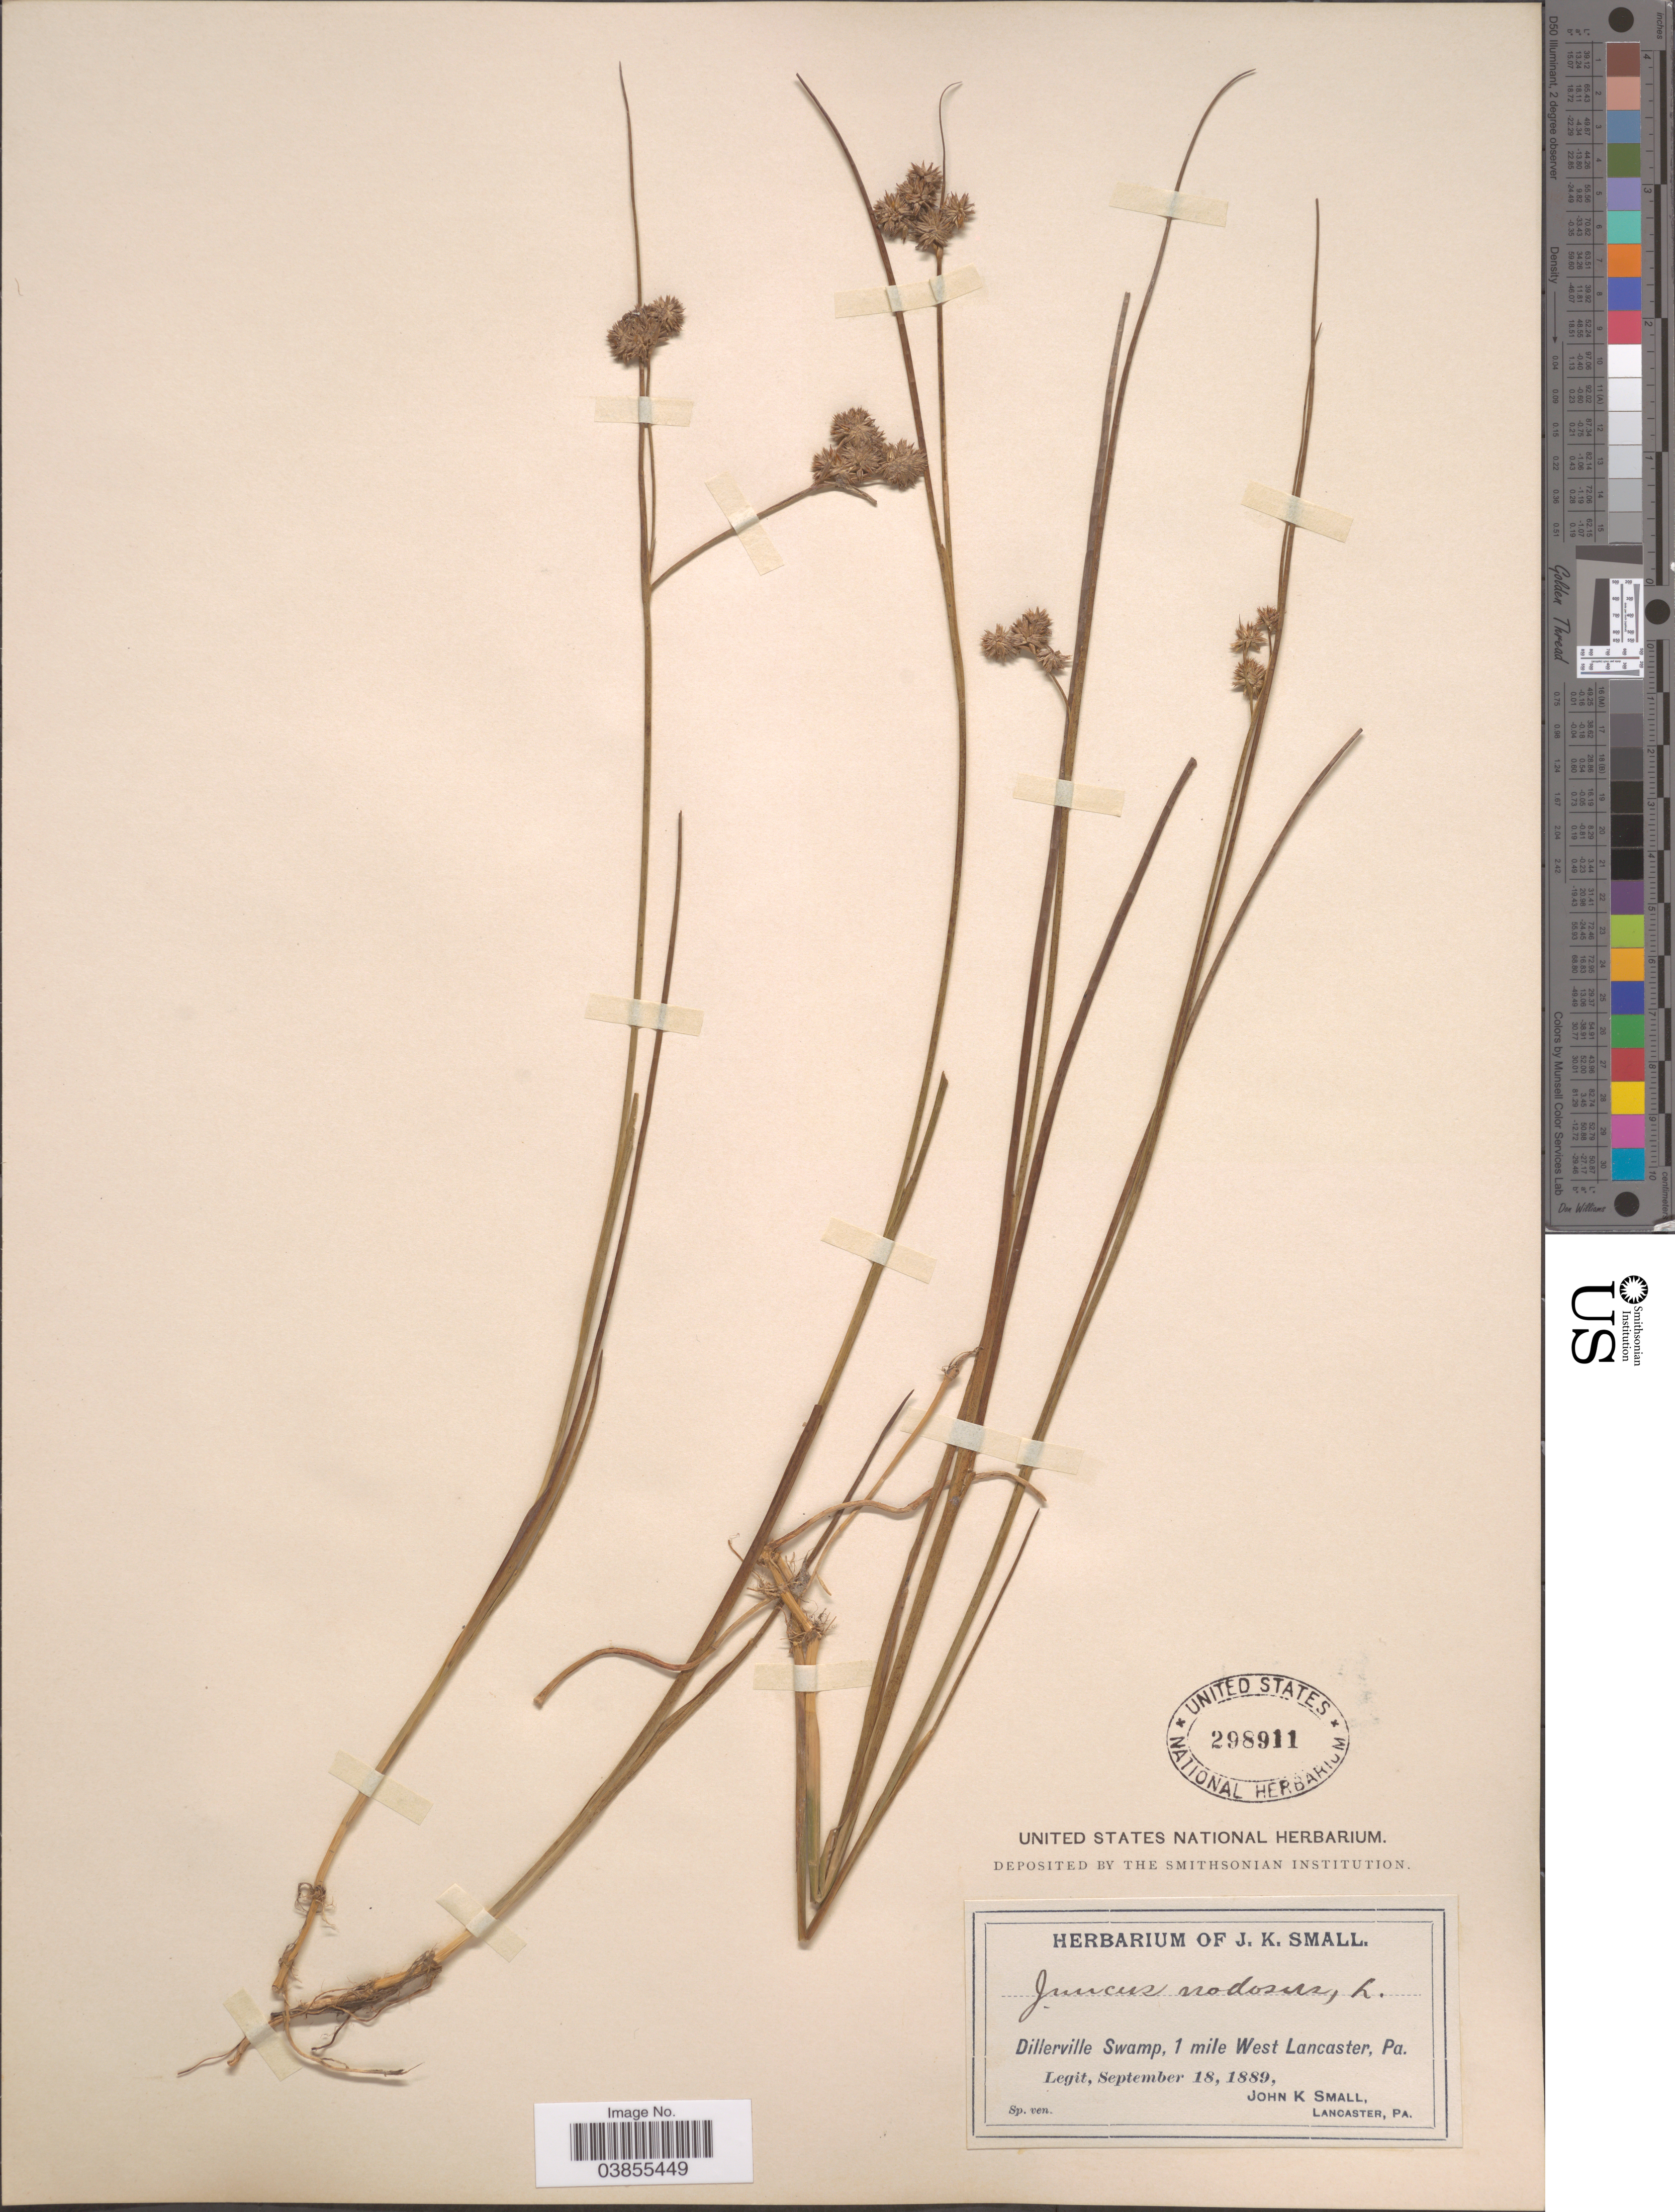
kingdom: Plantae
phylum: Tracheophyta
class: Liliopsida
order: Poales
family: Juncaceae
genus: Juncus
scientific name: Juncus nodosus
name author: L.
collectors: J. K. Small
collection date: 1889-09-18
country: United States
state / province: Pennsylvania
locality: Dillerville Swamp, 1 mile West Lancaster.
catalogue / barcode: US 298911